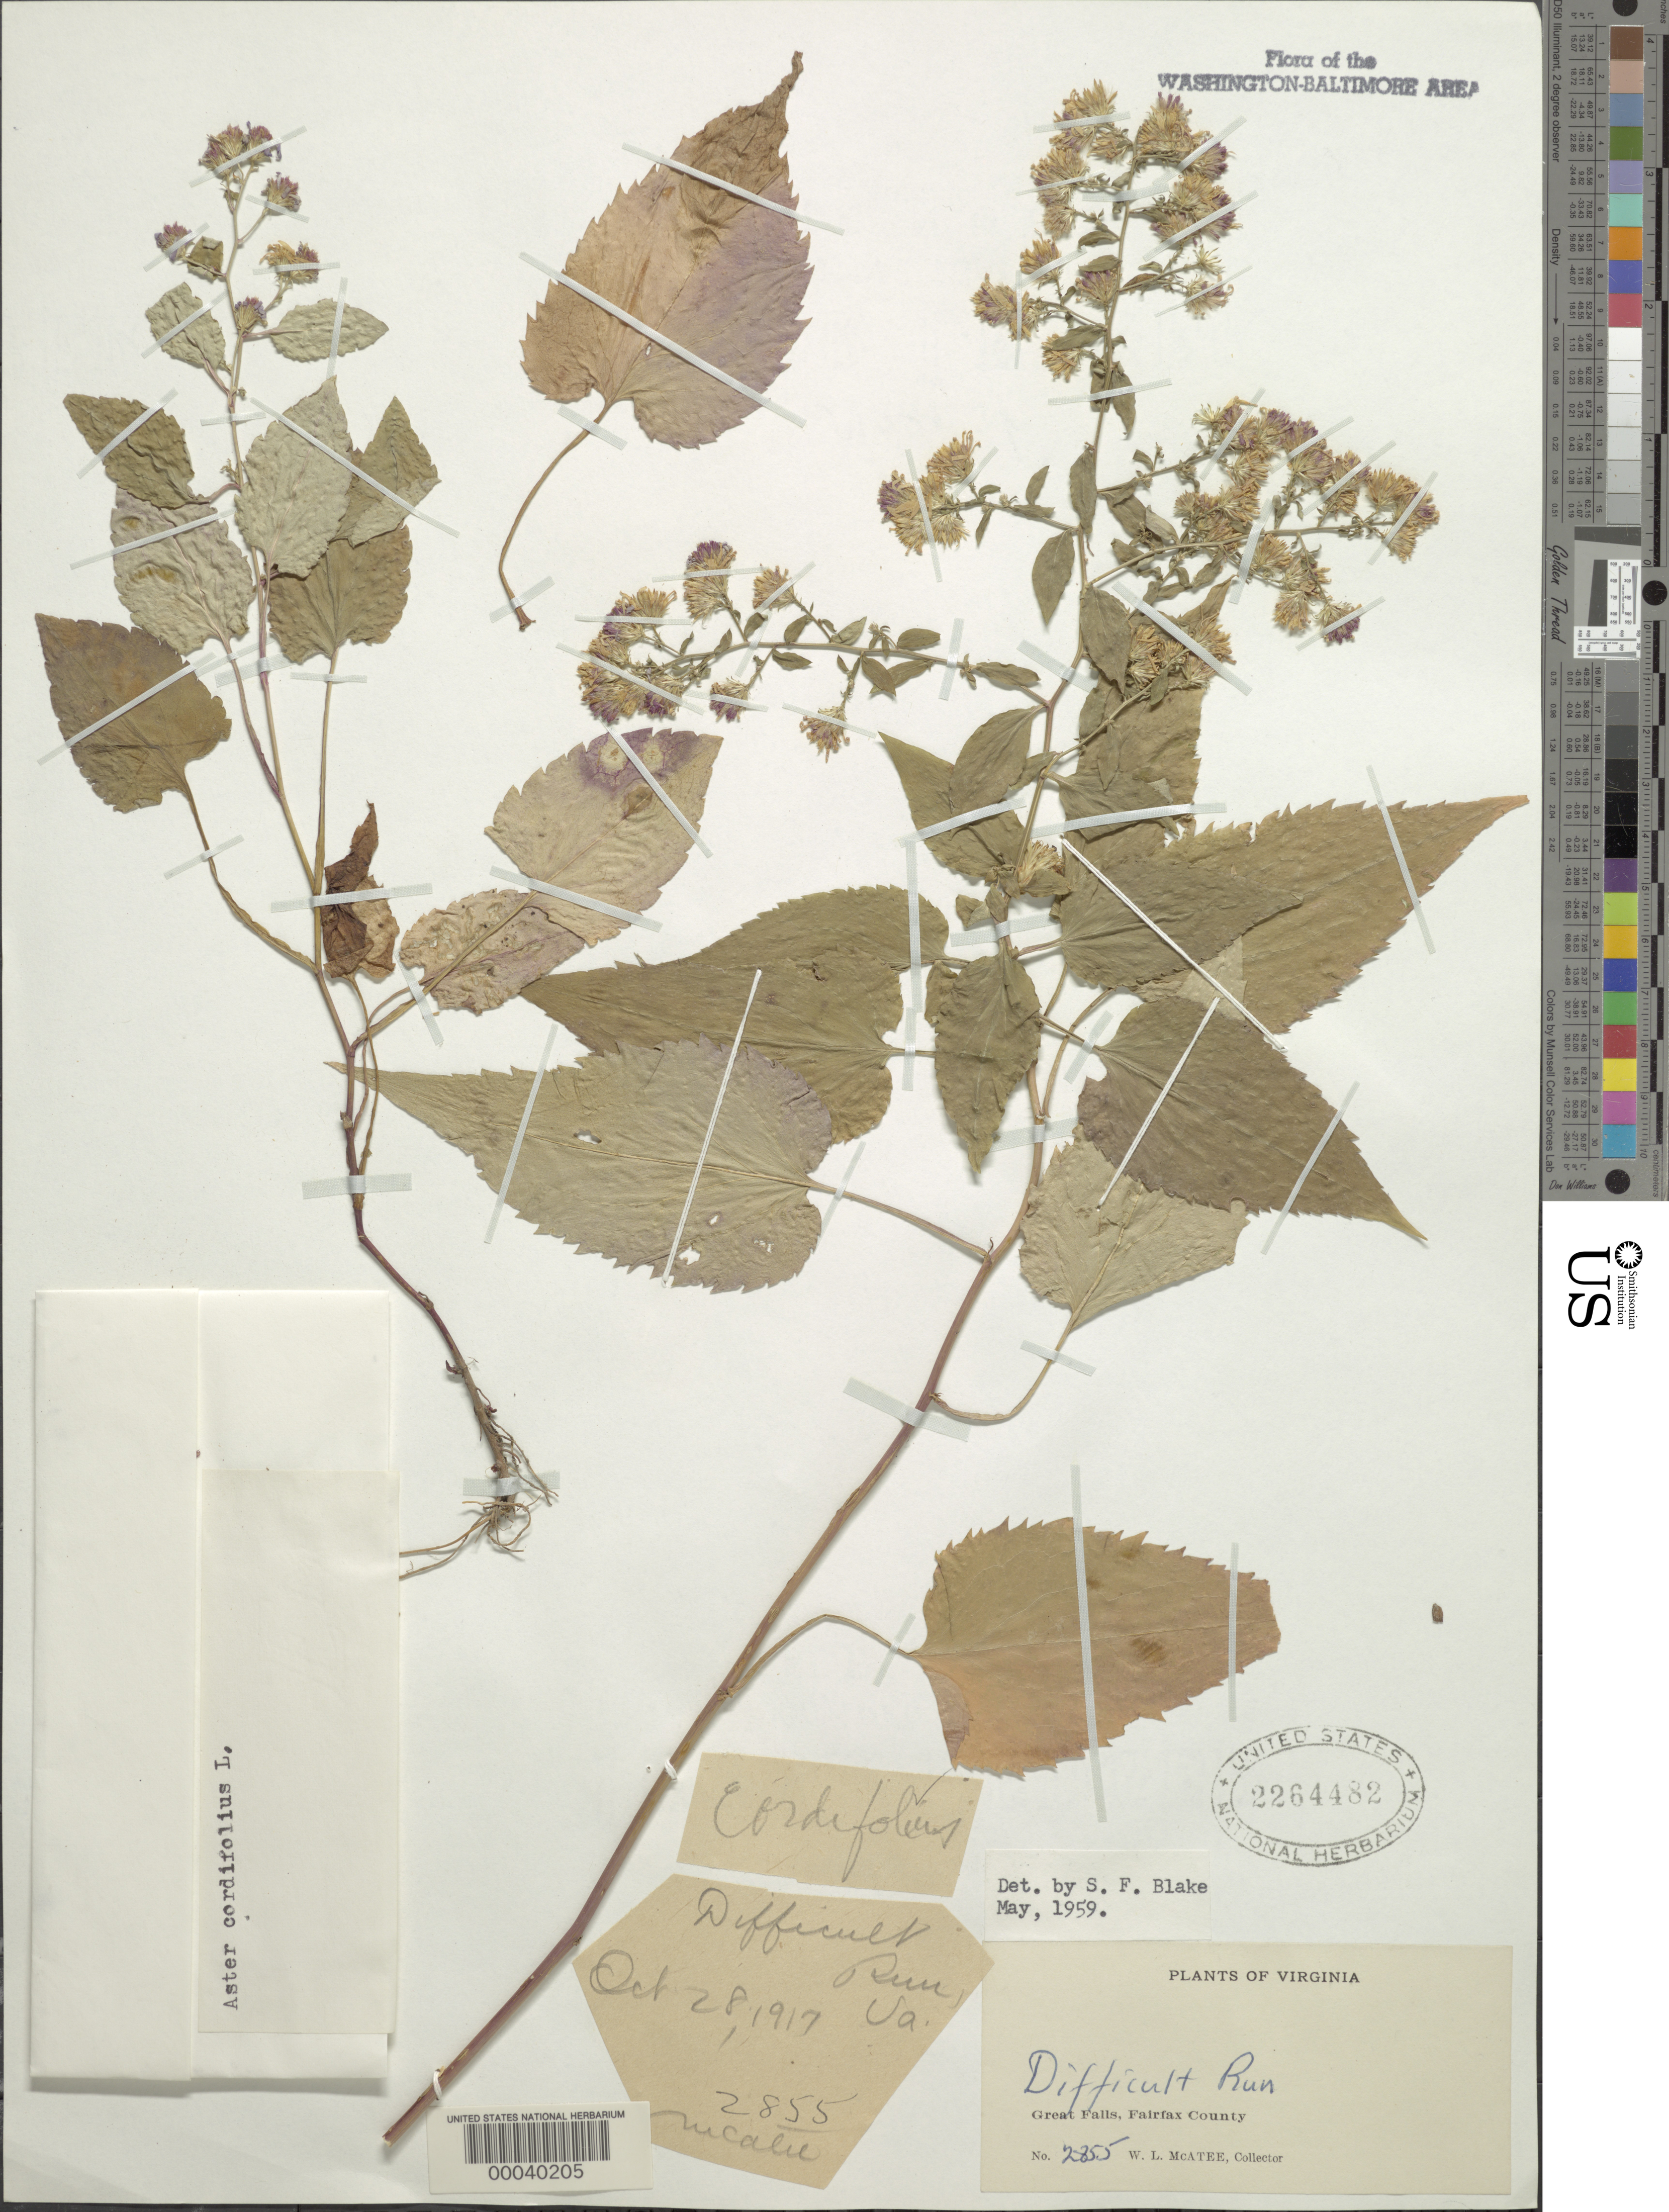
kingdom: Plantae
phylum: Tracheophyta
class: Magnoliopsida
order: Asterales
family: Asteraceae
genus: Symphyotrichum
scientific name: Symphyotrichum cordifolium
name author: (L.) G.L. Nesom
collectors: W. McAtee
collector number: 2855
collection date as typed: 28 Oct 1917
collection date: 1917-10-28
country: United States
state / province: Virginia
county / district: Fairfax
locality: Difficult Run C. & O. Canal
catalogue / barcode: US 2264482